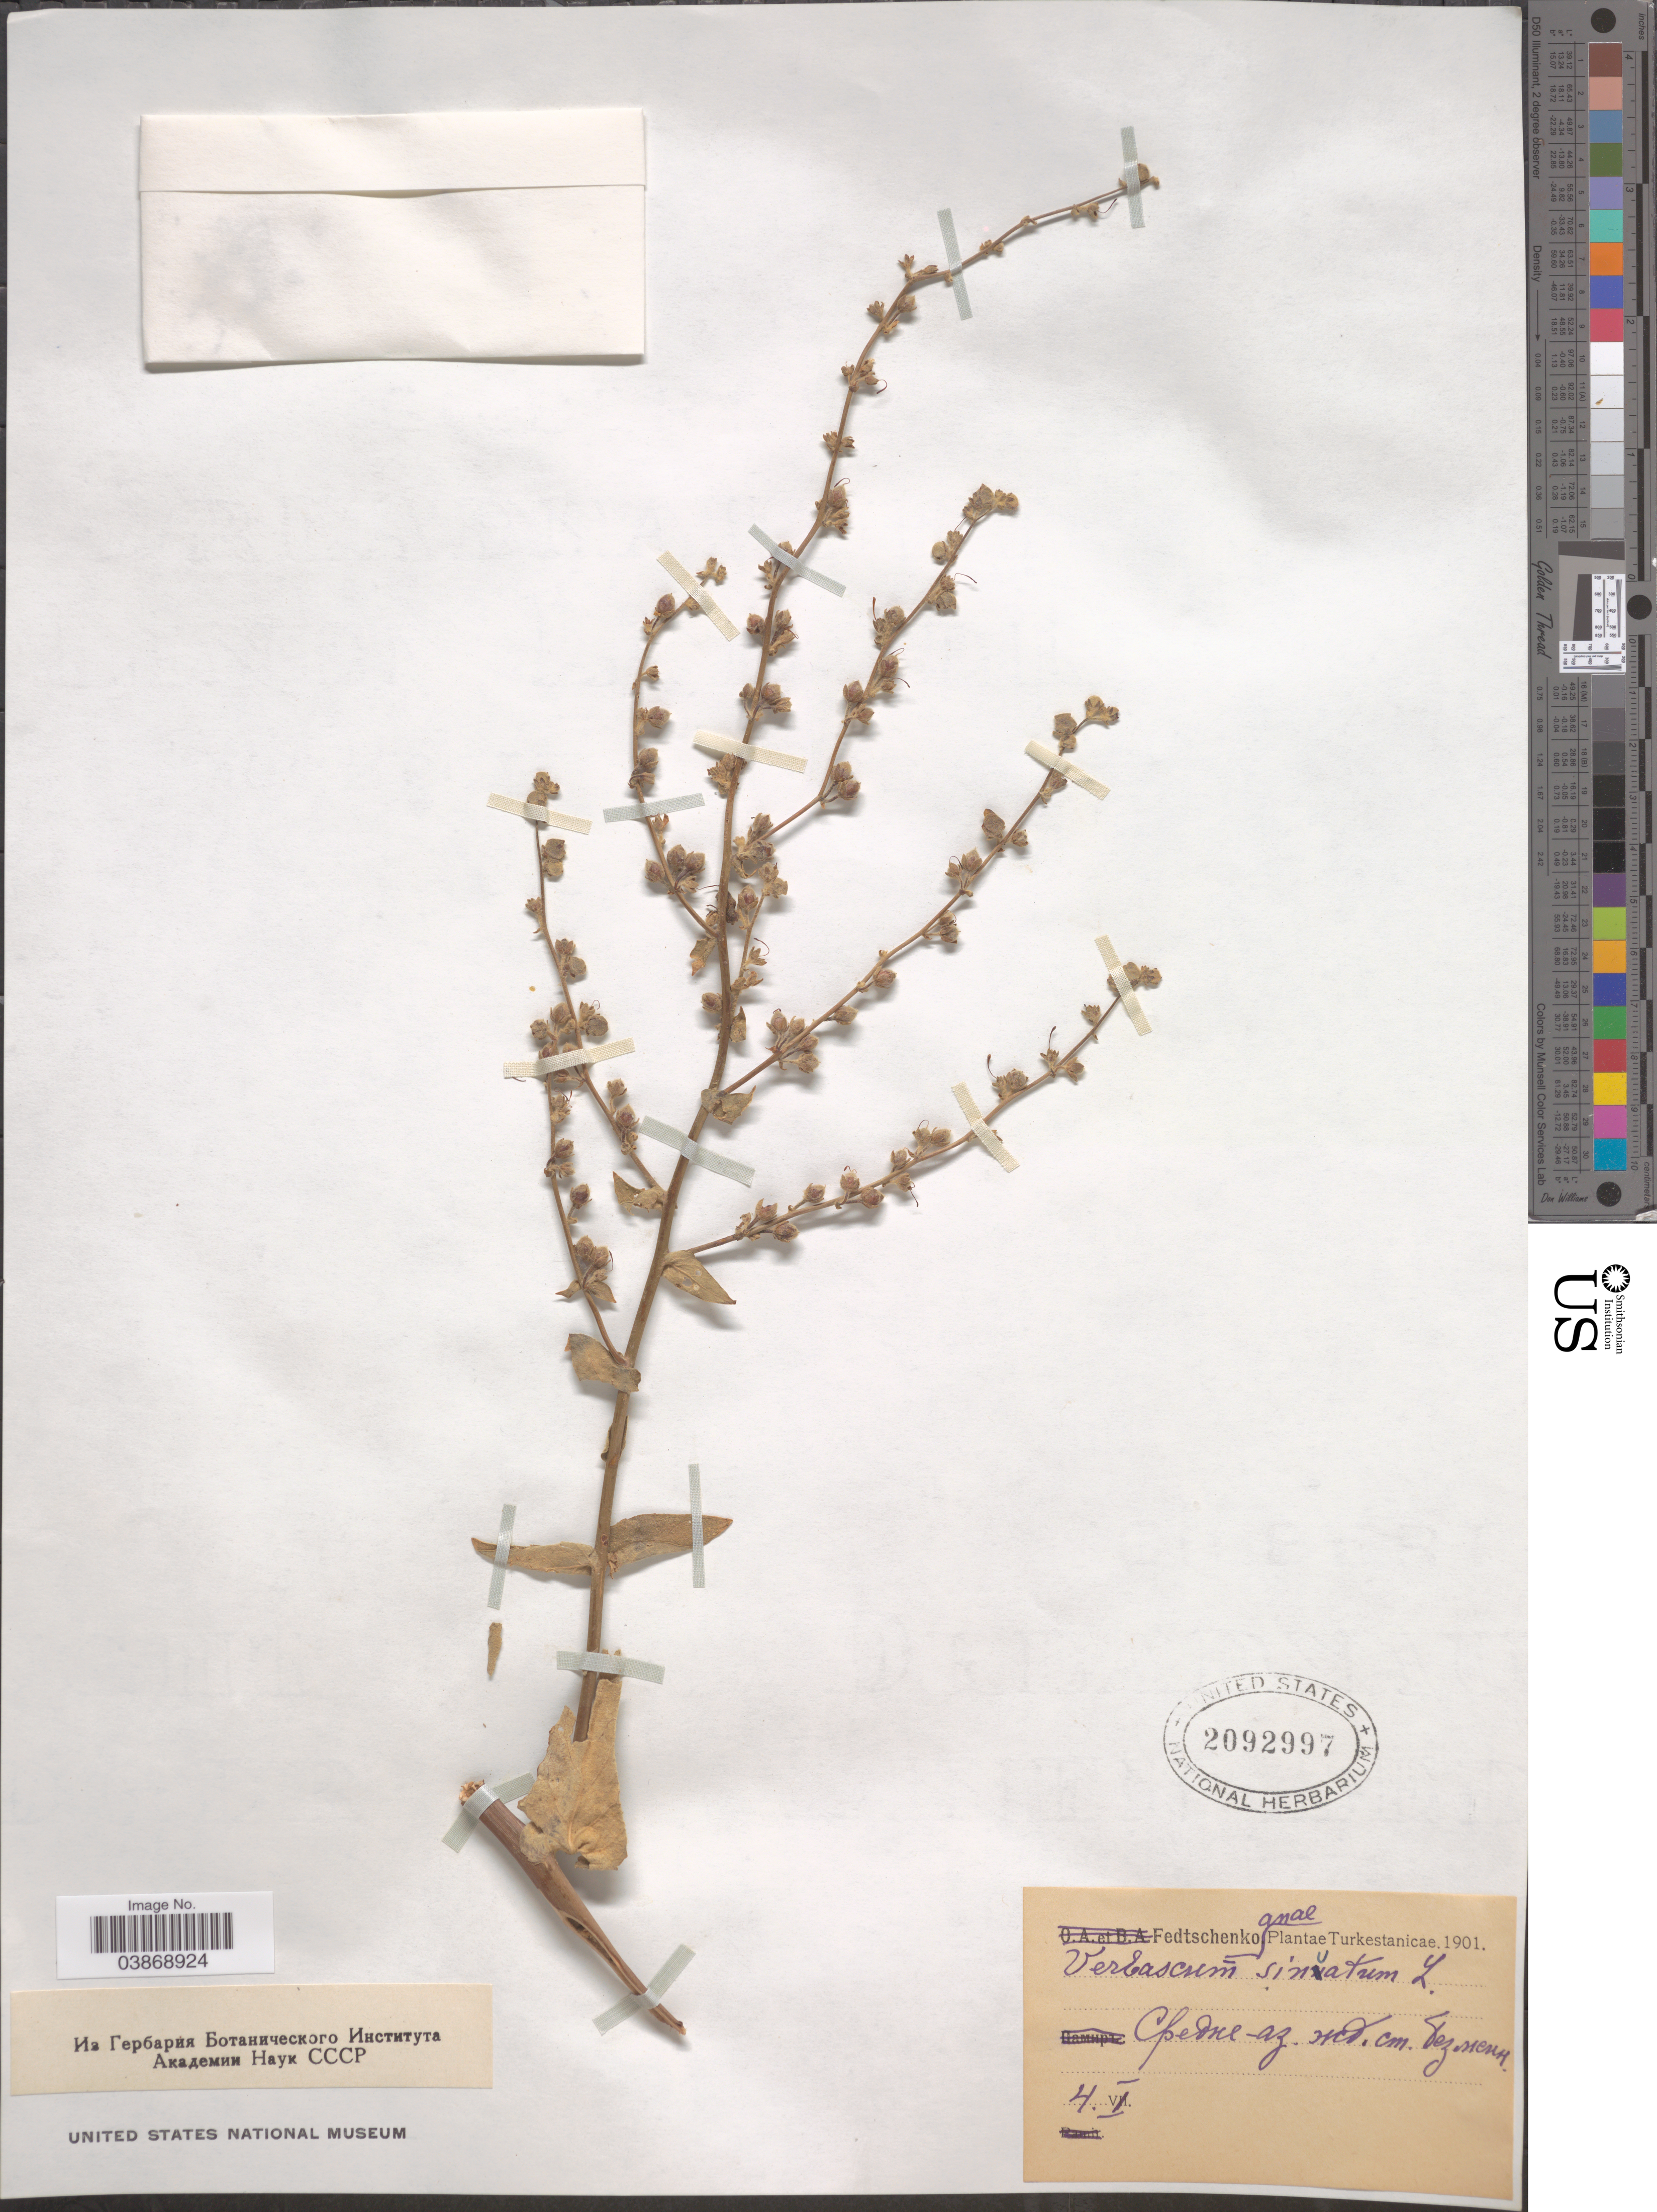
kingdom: Plantae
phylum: Tracheophyta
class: Magnoliopsida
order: Lamiales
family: Scrophulariaceae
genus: Verbascum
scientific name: Verbascum sinuatum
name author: L.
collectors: Fedtschenko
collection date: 1901-06-04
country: Turkmenistan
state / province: Ahal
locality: Railroad Station Bezmein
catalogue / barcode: US 2092997